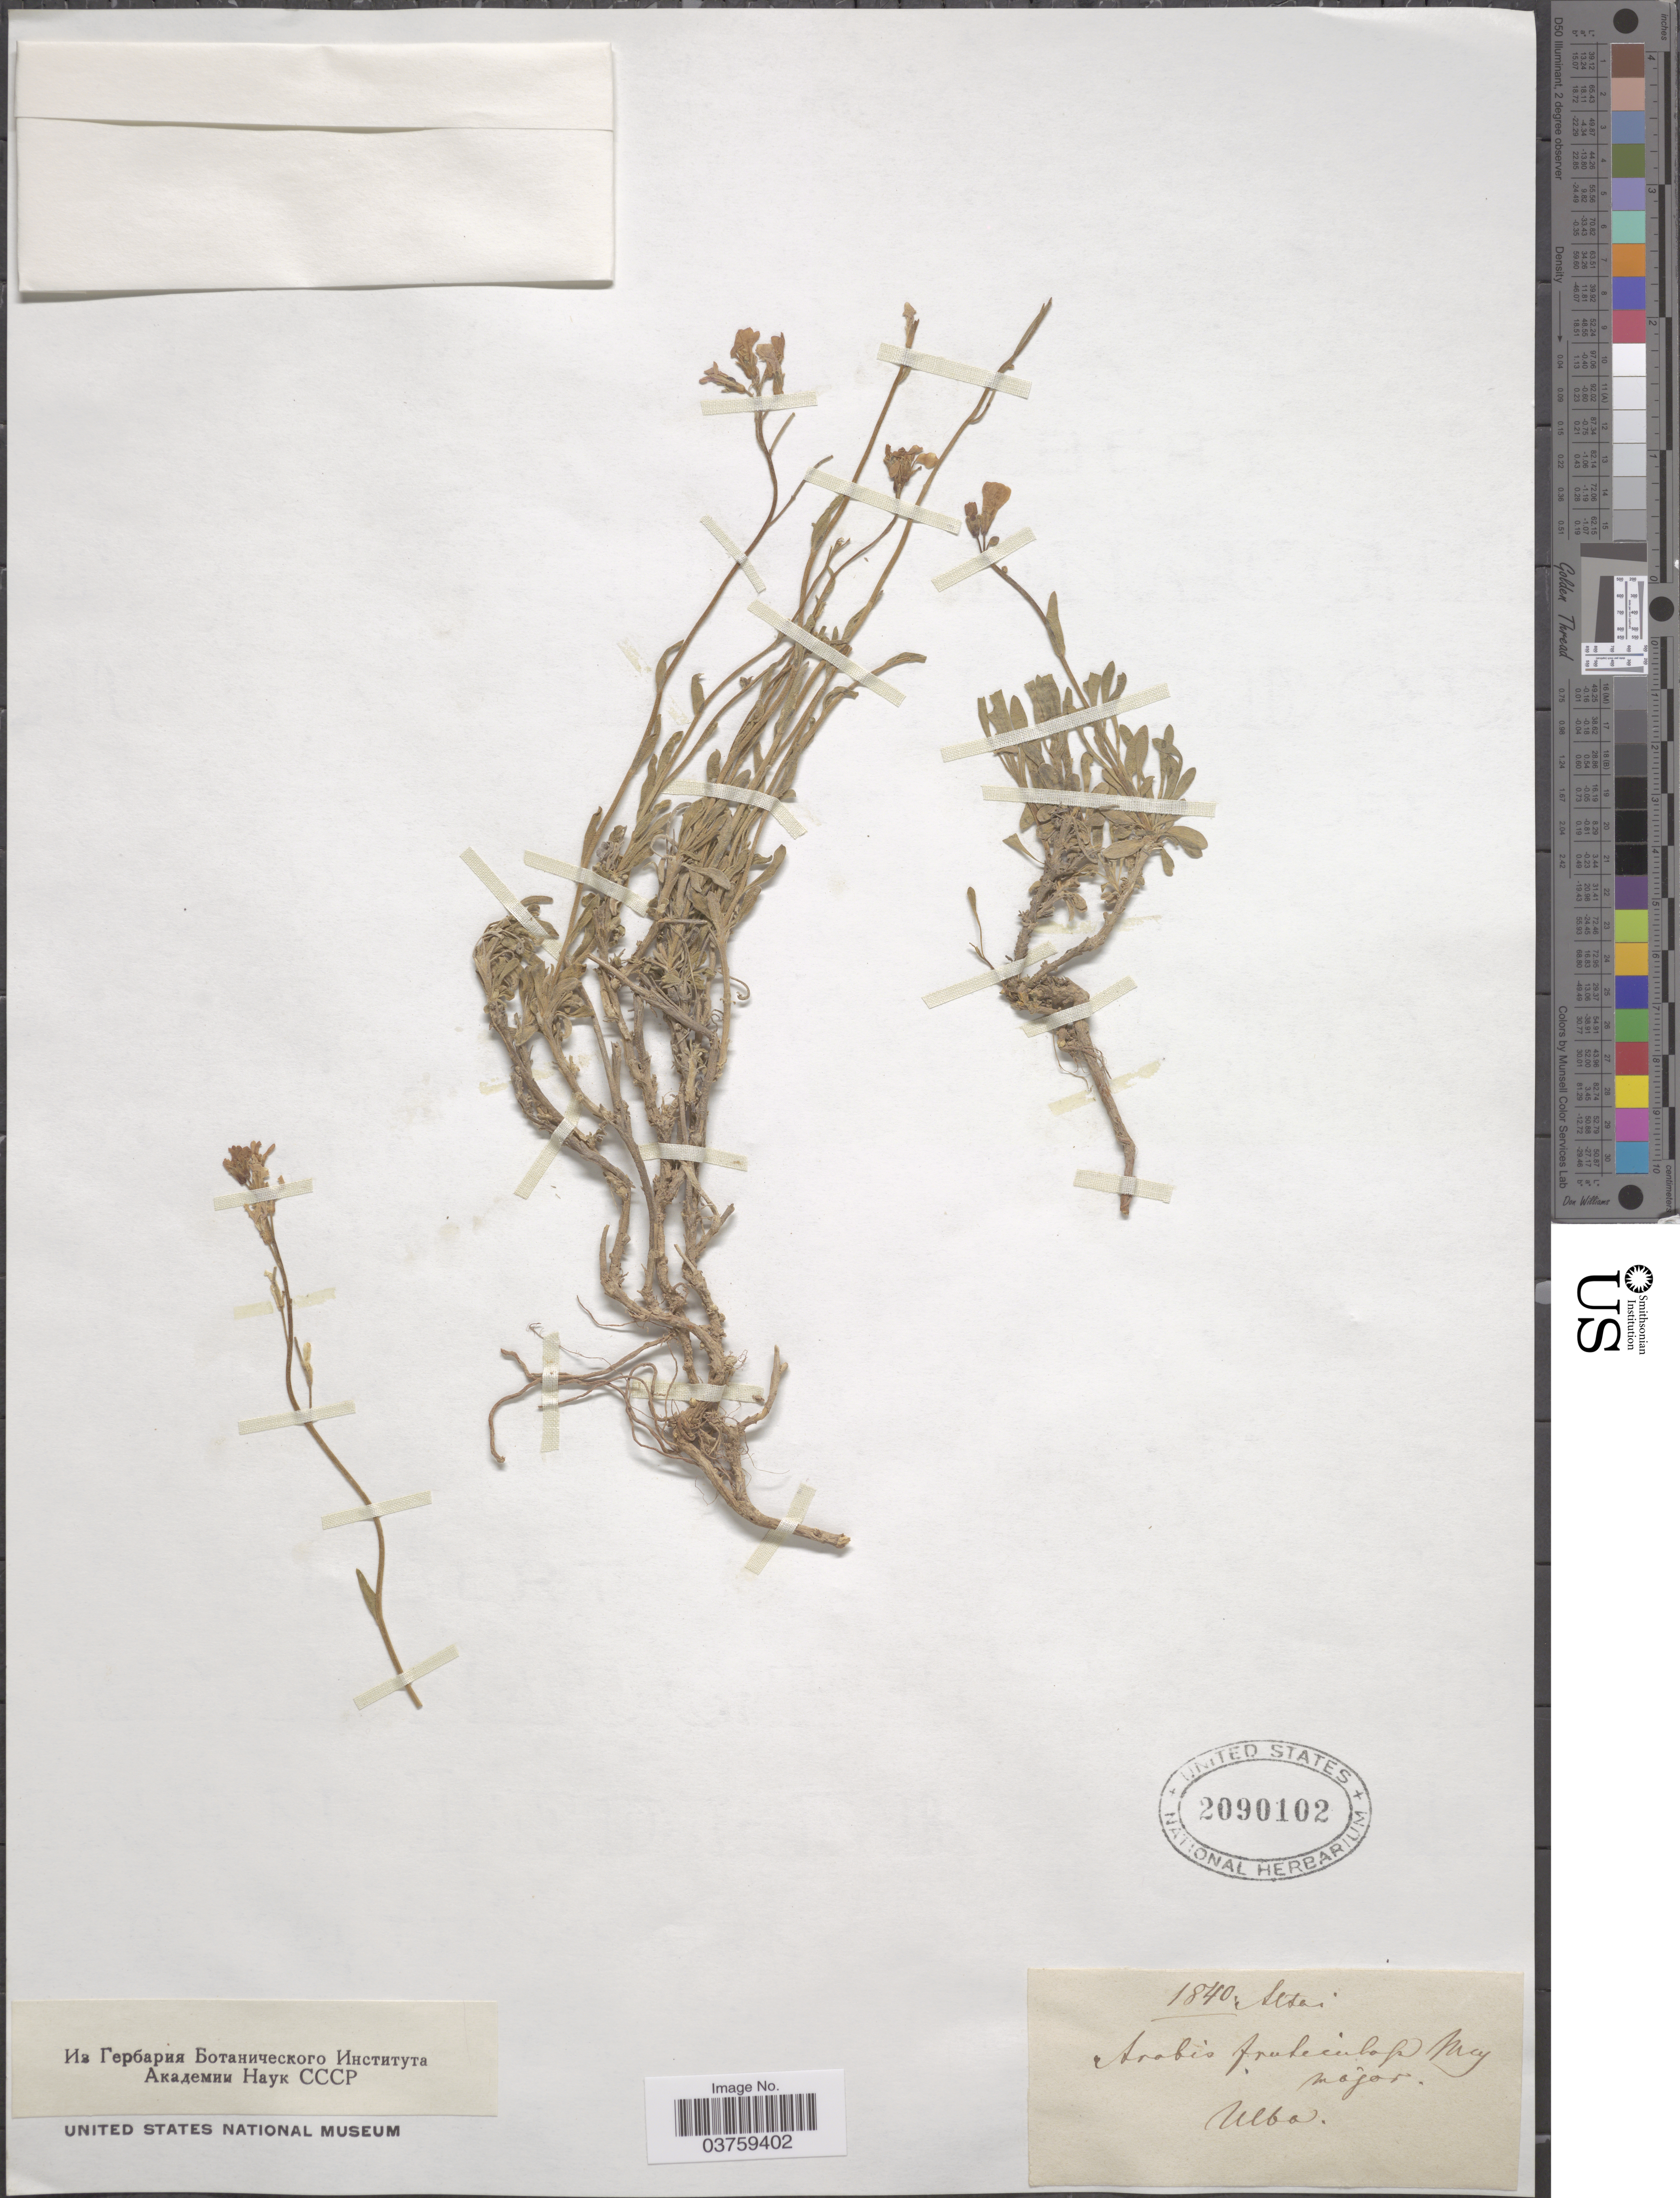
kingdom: Plantae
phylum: Tracheophyta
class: Magnoliopsida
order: Brassicales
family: Brassicaceae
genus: Arabis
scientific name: Arabis fruticulosa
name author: C.A. Mey.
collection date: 1840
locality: Altai. Ulba.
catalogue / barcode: US 2090102